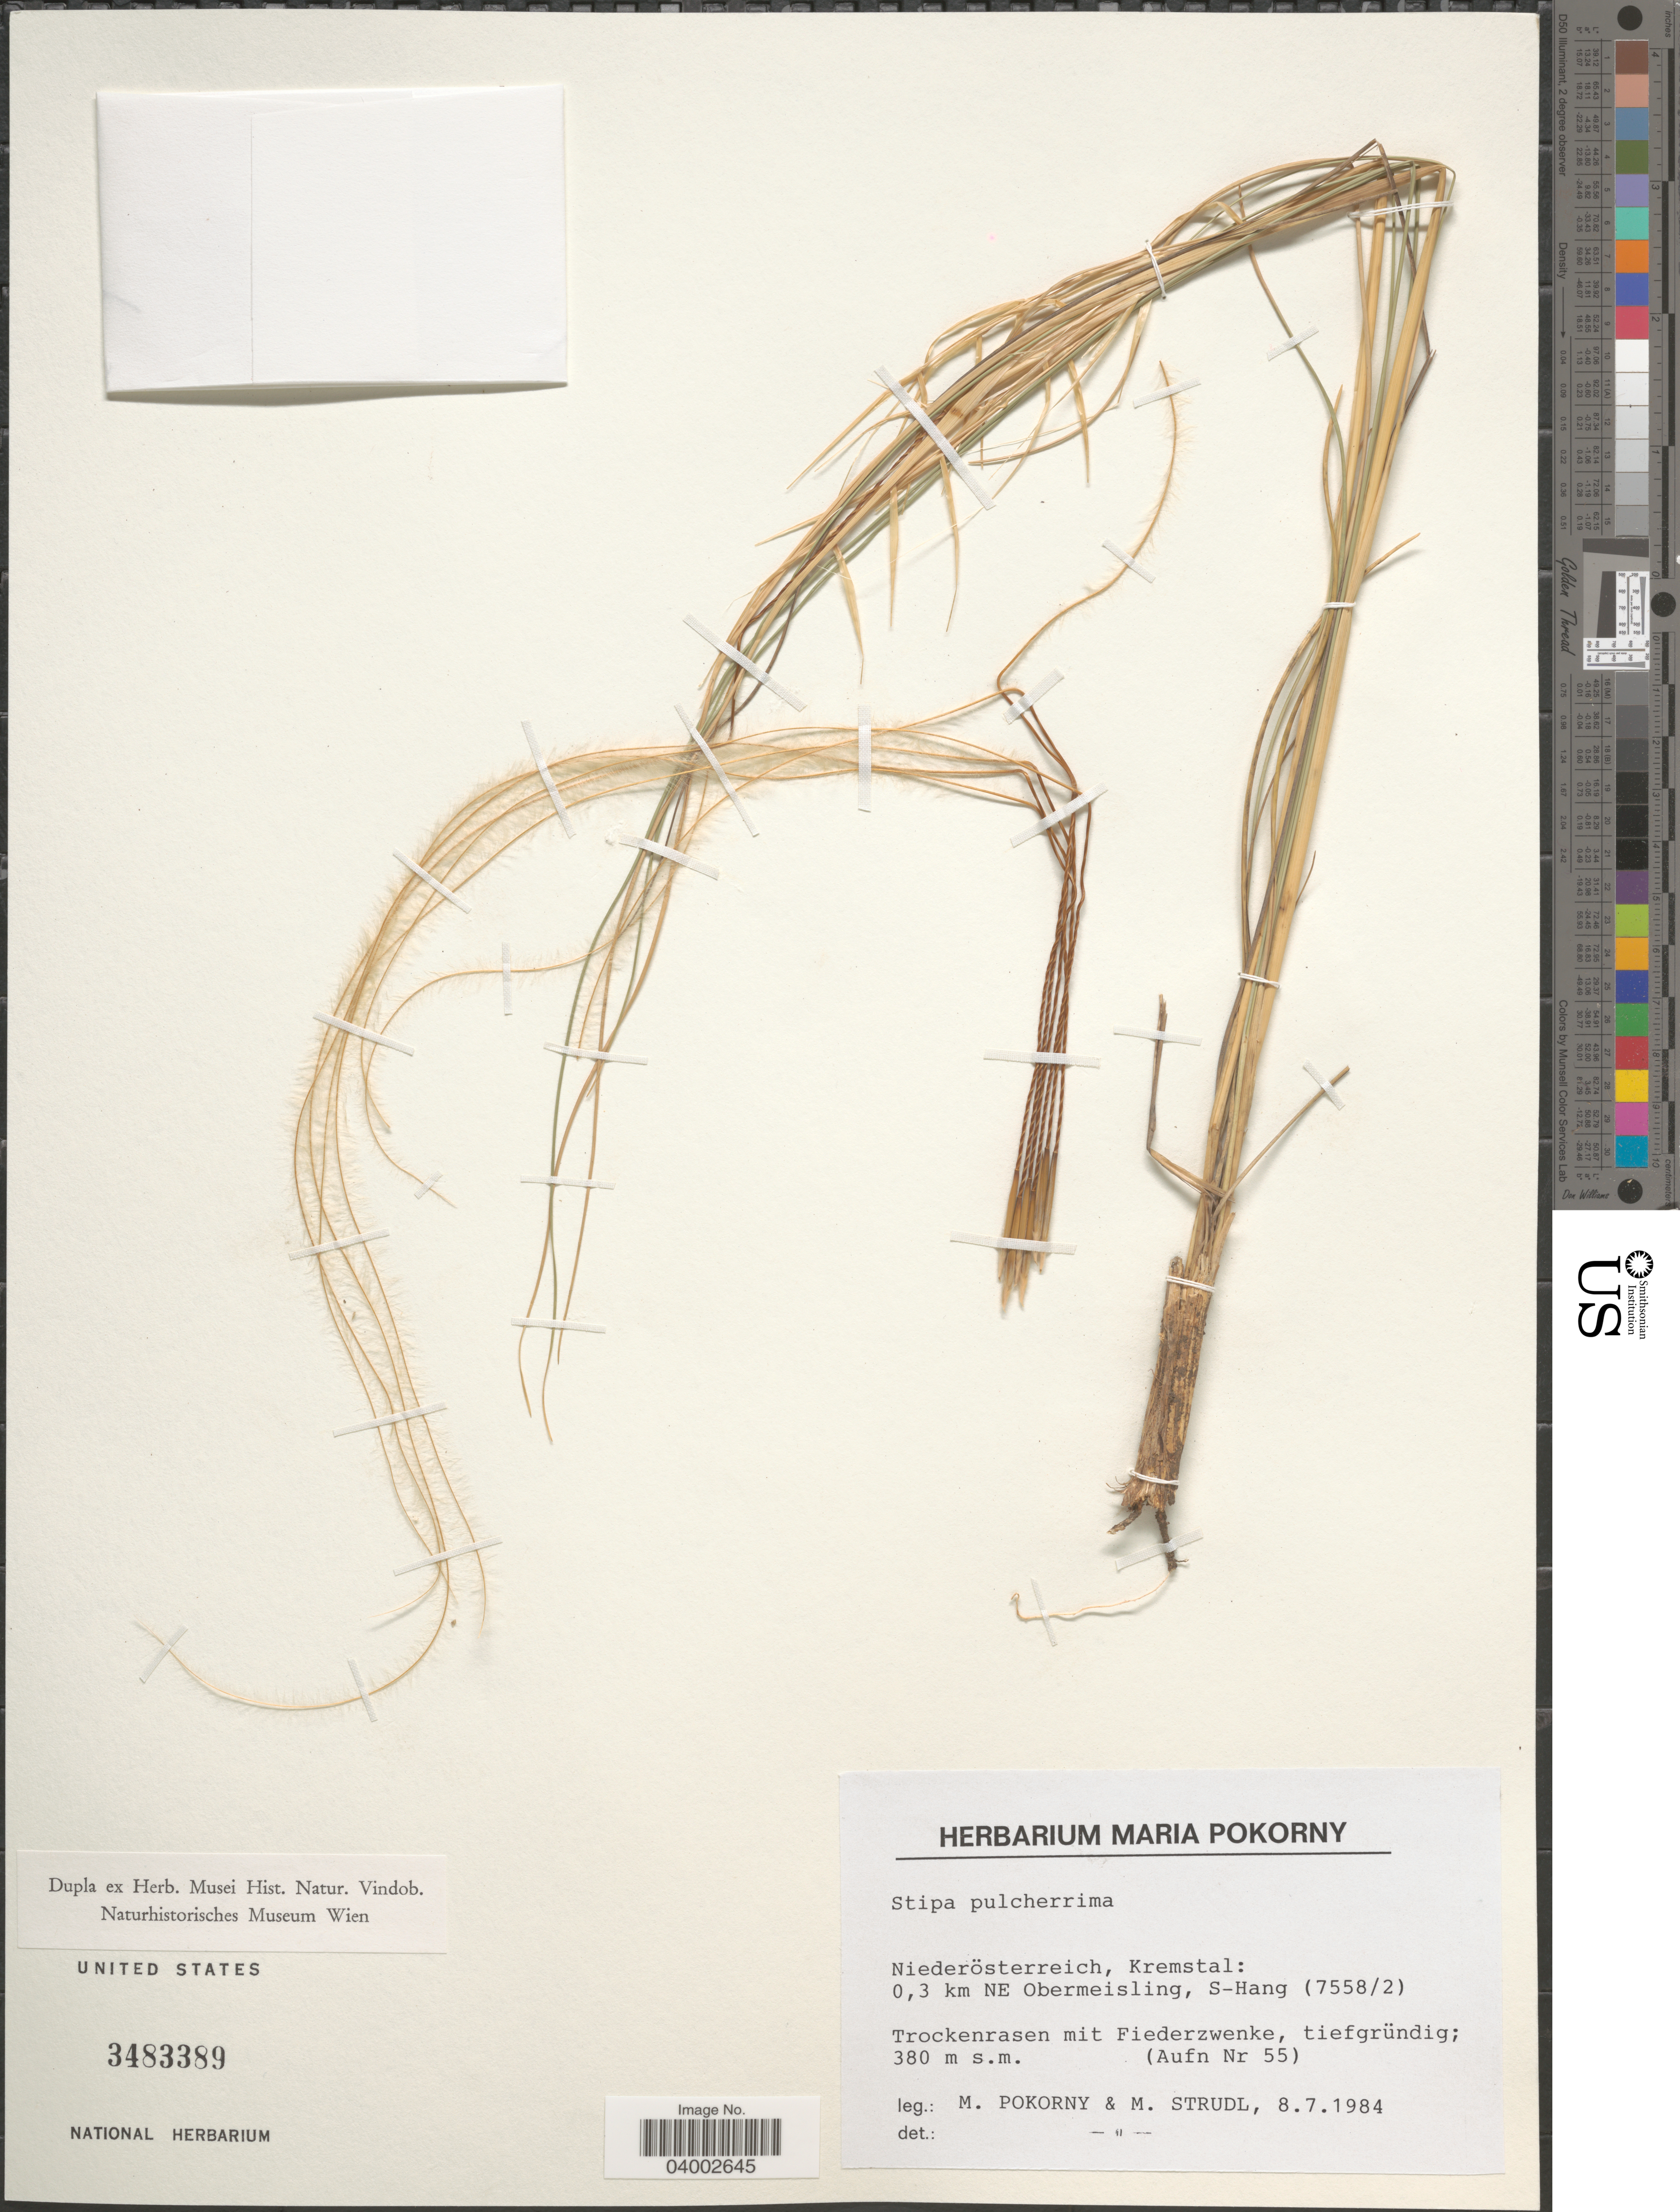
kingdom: Plantae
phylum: Tracheophyta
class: Liliopsida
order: Poales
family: Poaceae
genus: Stipa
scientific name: Stipa pulcherrima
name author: K. Koch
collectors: M. Pokorny & M. Strudl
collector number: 55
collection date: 1984-07-08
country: Austria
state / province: Niederosterreich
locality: Kremstal: 0,3 km NE Obermeisling, S-Hang (7558/2). Trockenrassen mit Fiederzwenke, tiefgründig.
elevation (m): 380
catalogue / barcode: US 3483389